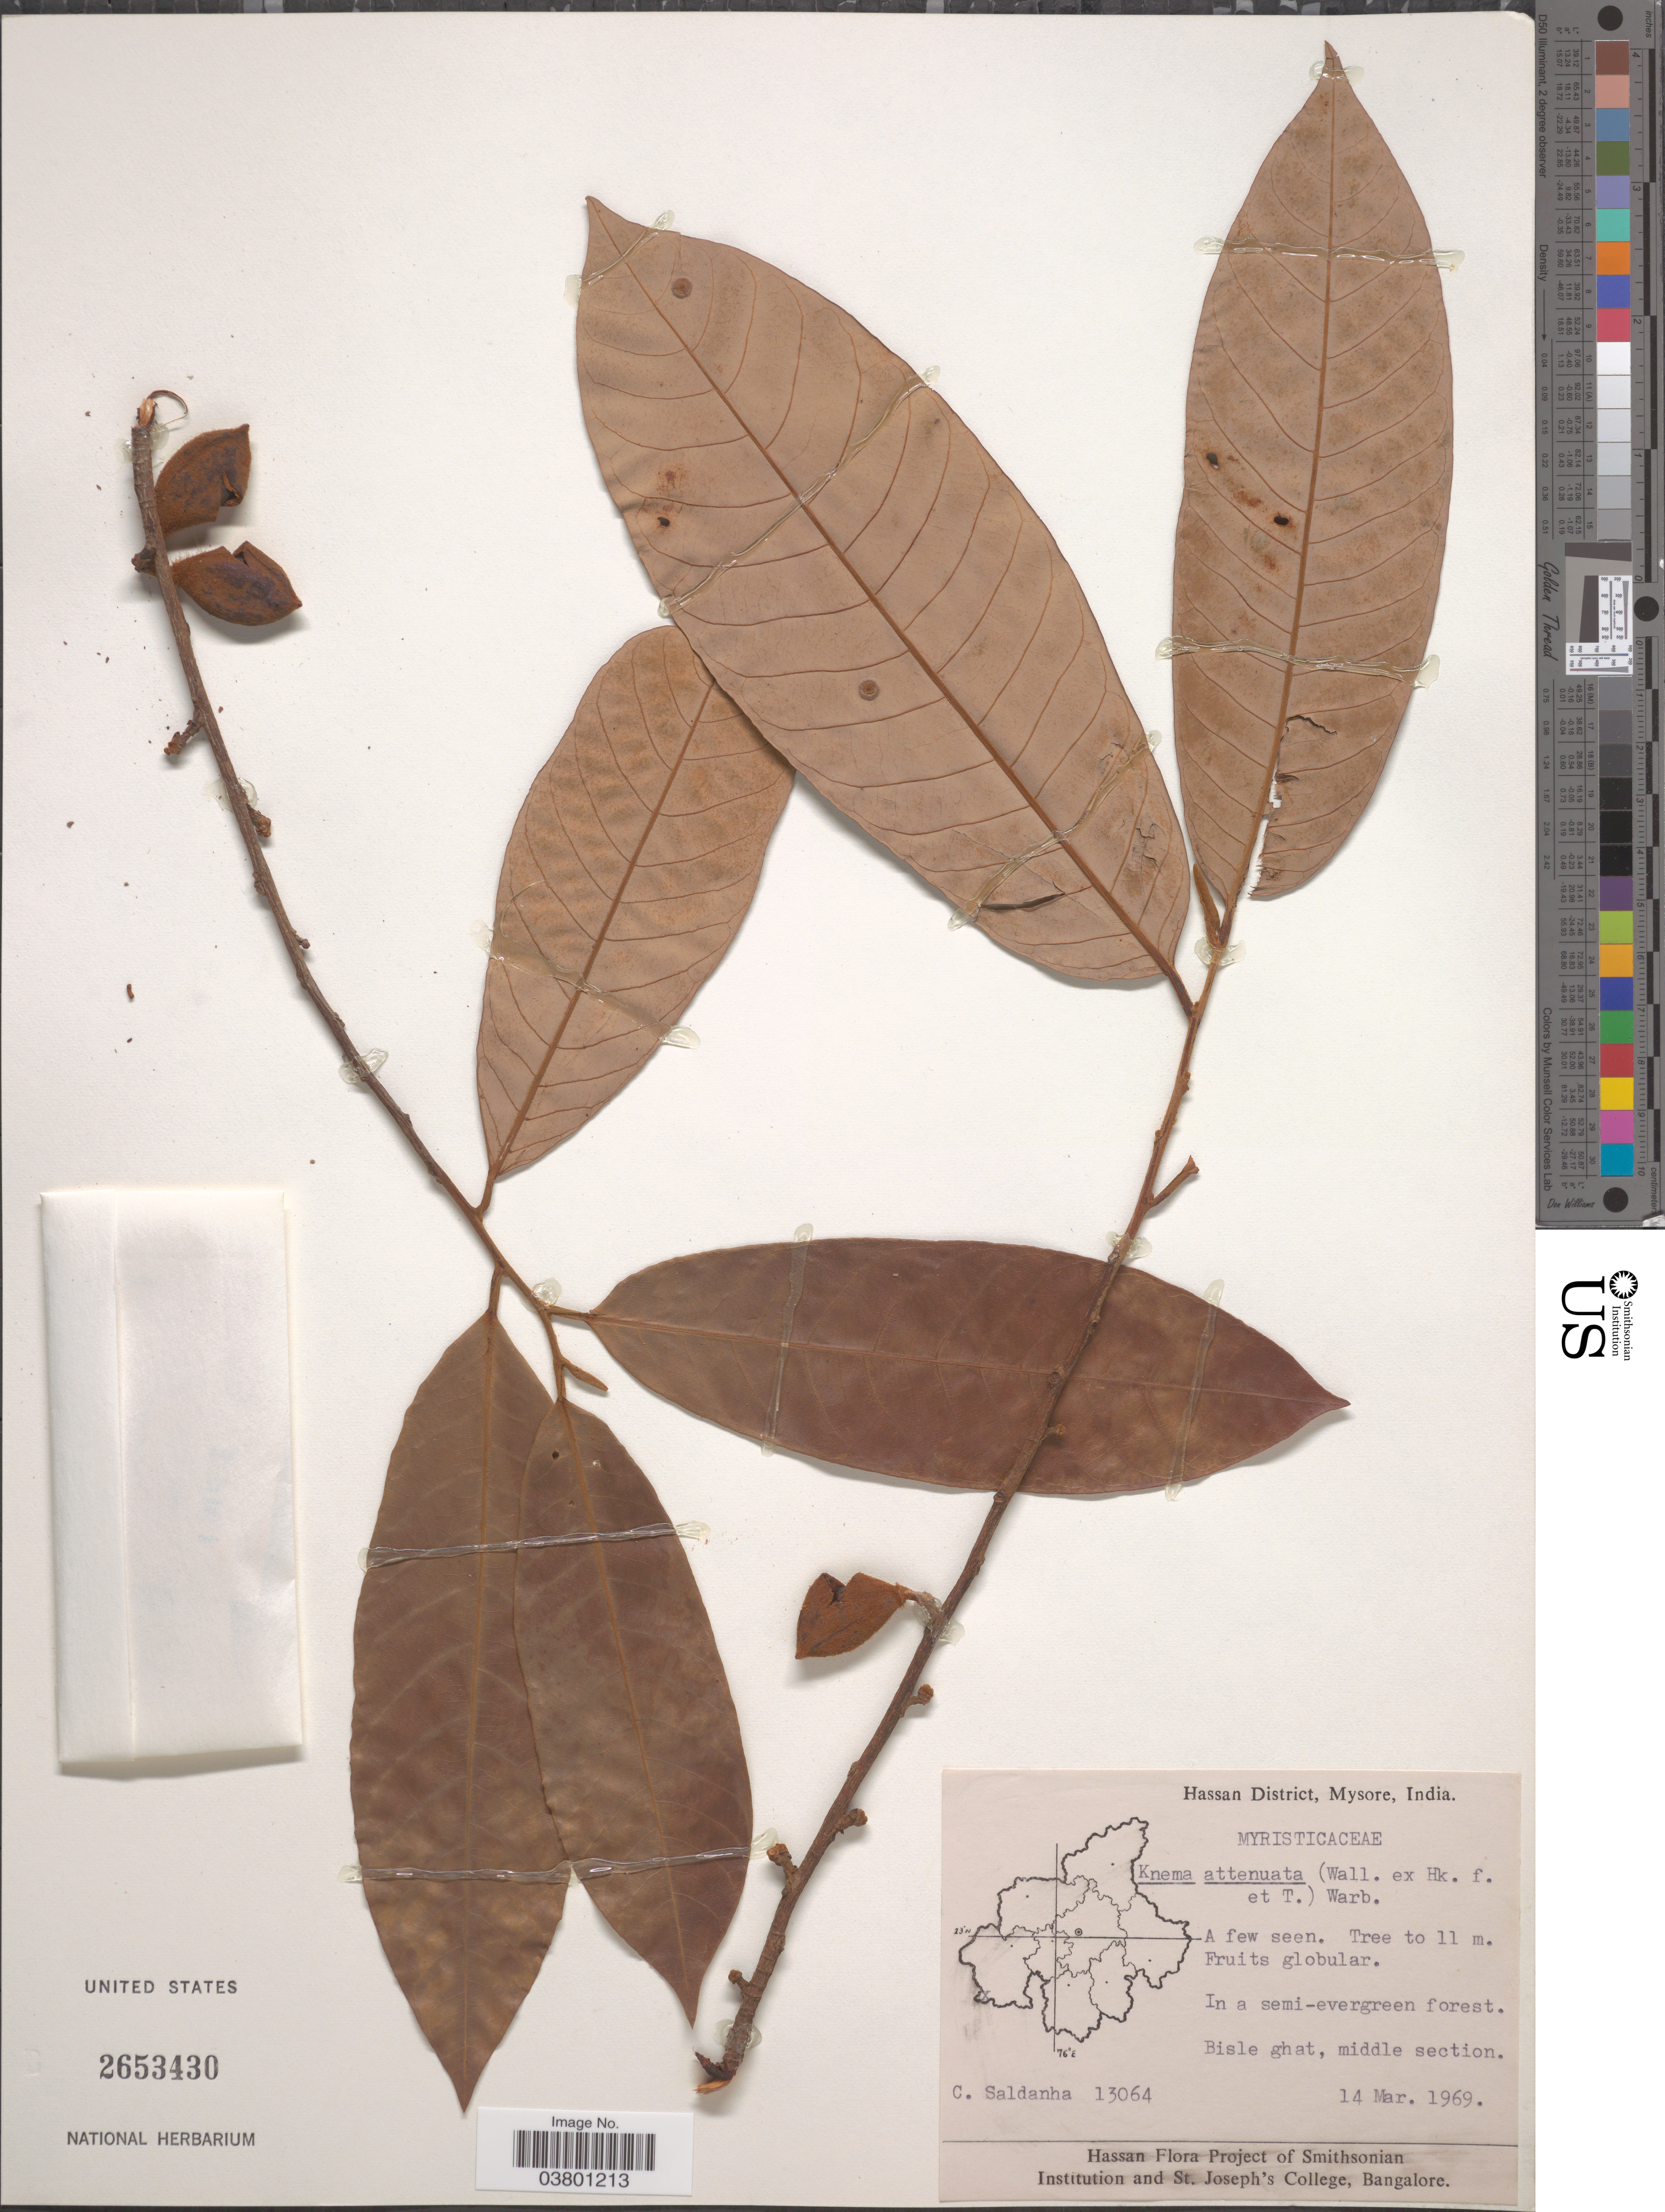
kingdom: Plantae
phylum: Tracheophyta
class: Magnoliopsida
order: Magnoliales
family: Myristicaceae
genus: Knema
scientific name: Knema attenuata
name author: (Warb. ex Hook. f. & Thomson) Warb.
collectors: C. Saldanha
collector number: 13064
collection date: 1969-03-14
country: India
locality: Hassan District, Mysore. Bisle ghat, middle section.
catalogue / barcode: US 2653430